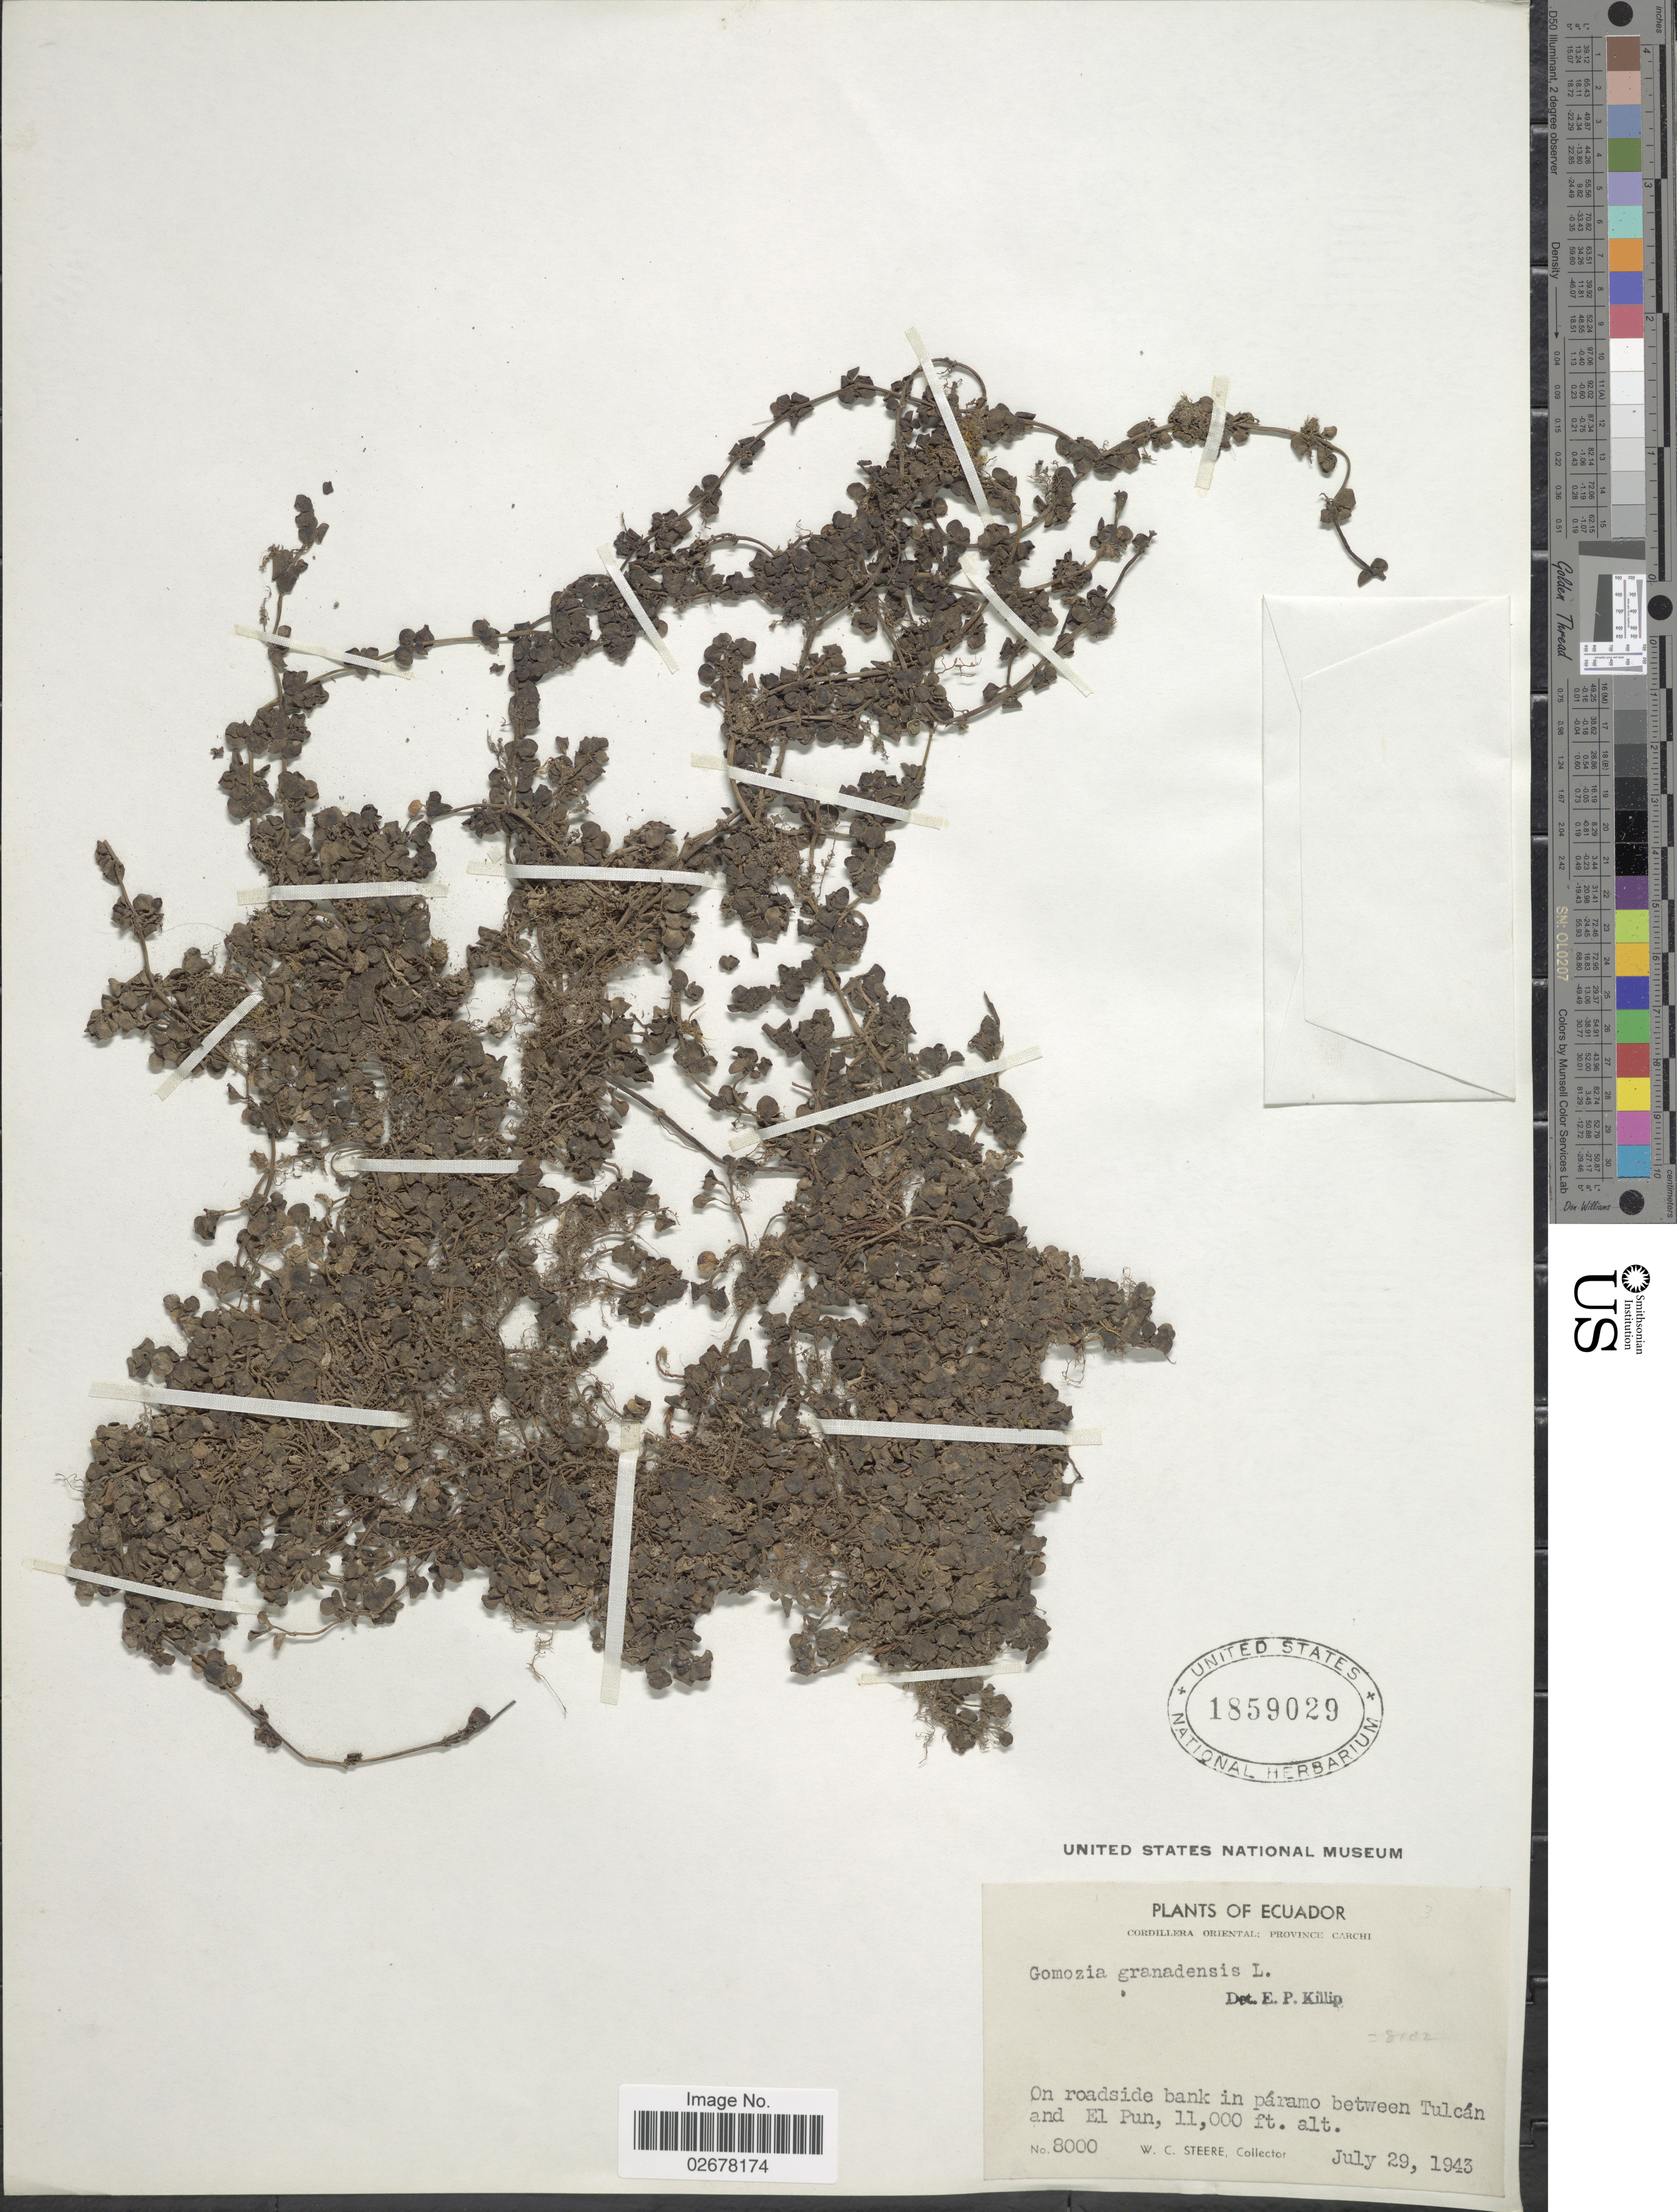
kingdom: Plantae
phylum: Tracheophyta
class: Magnoliopsida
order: Gentianales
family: Rubiaceae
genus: Nertera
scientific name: Nertera depressa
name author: Banks & Sol. ex Gaertn.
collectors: W. C. Steere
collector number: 8000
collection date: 1943-07-29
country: Ecuador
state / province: Carchi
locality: Cordillera Oriental, On roadside bank in páramo between Tulcán and El Pun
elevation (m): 3353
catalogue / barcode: US 1859029